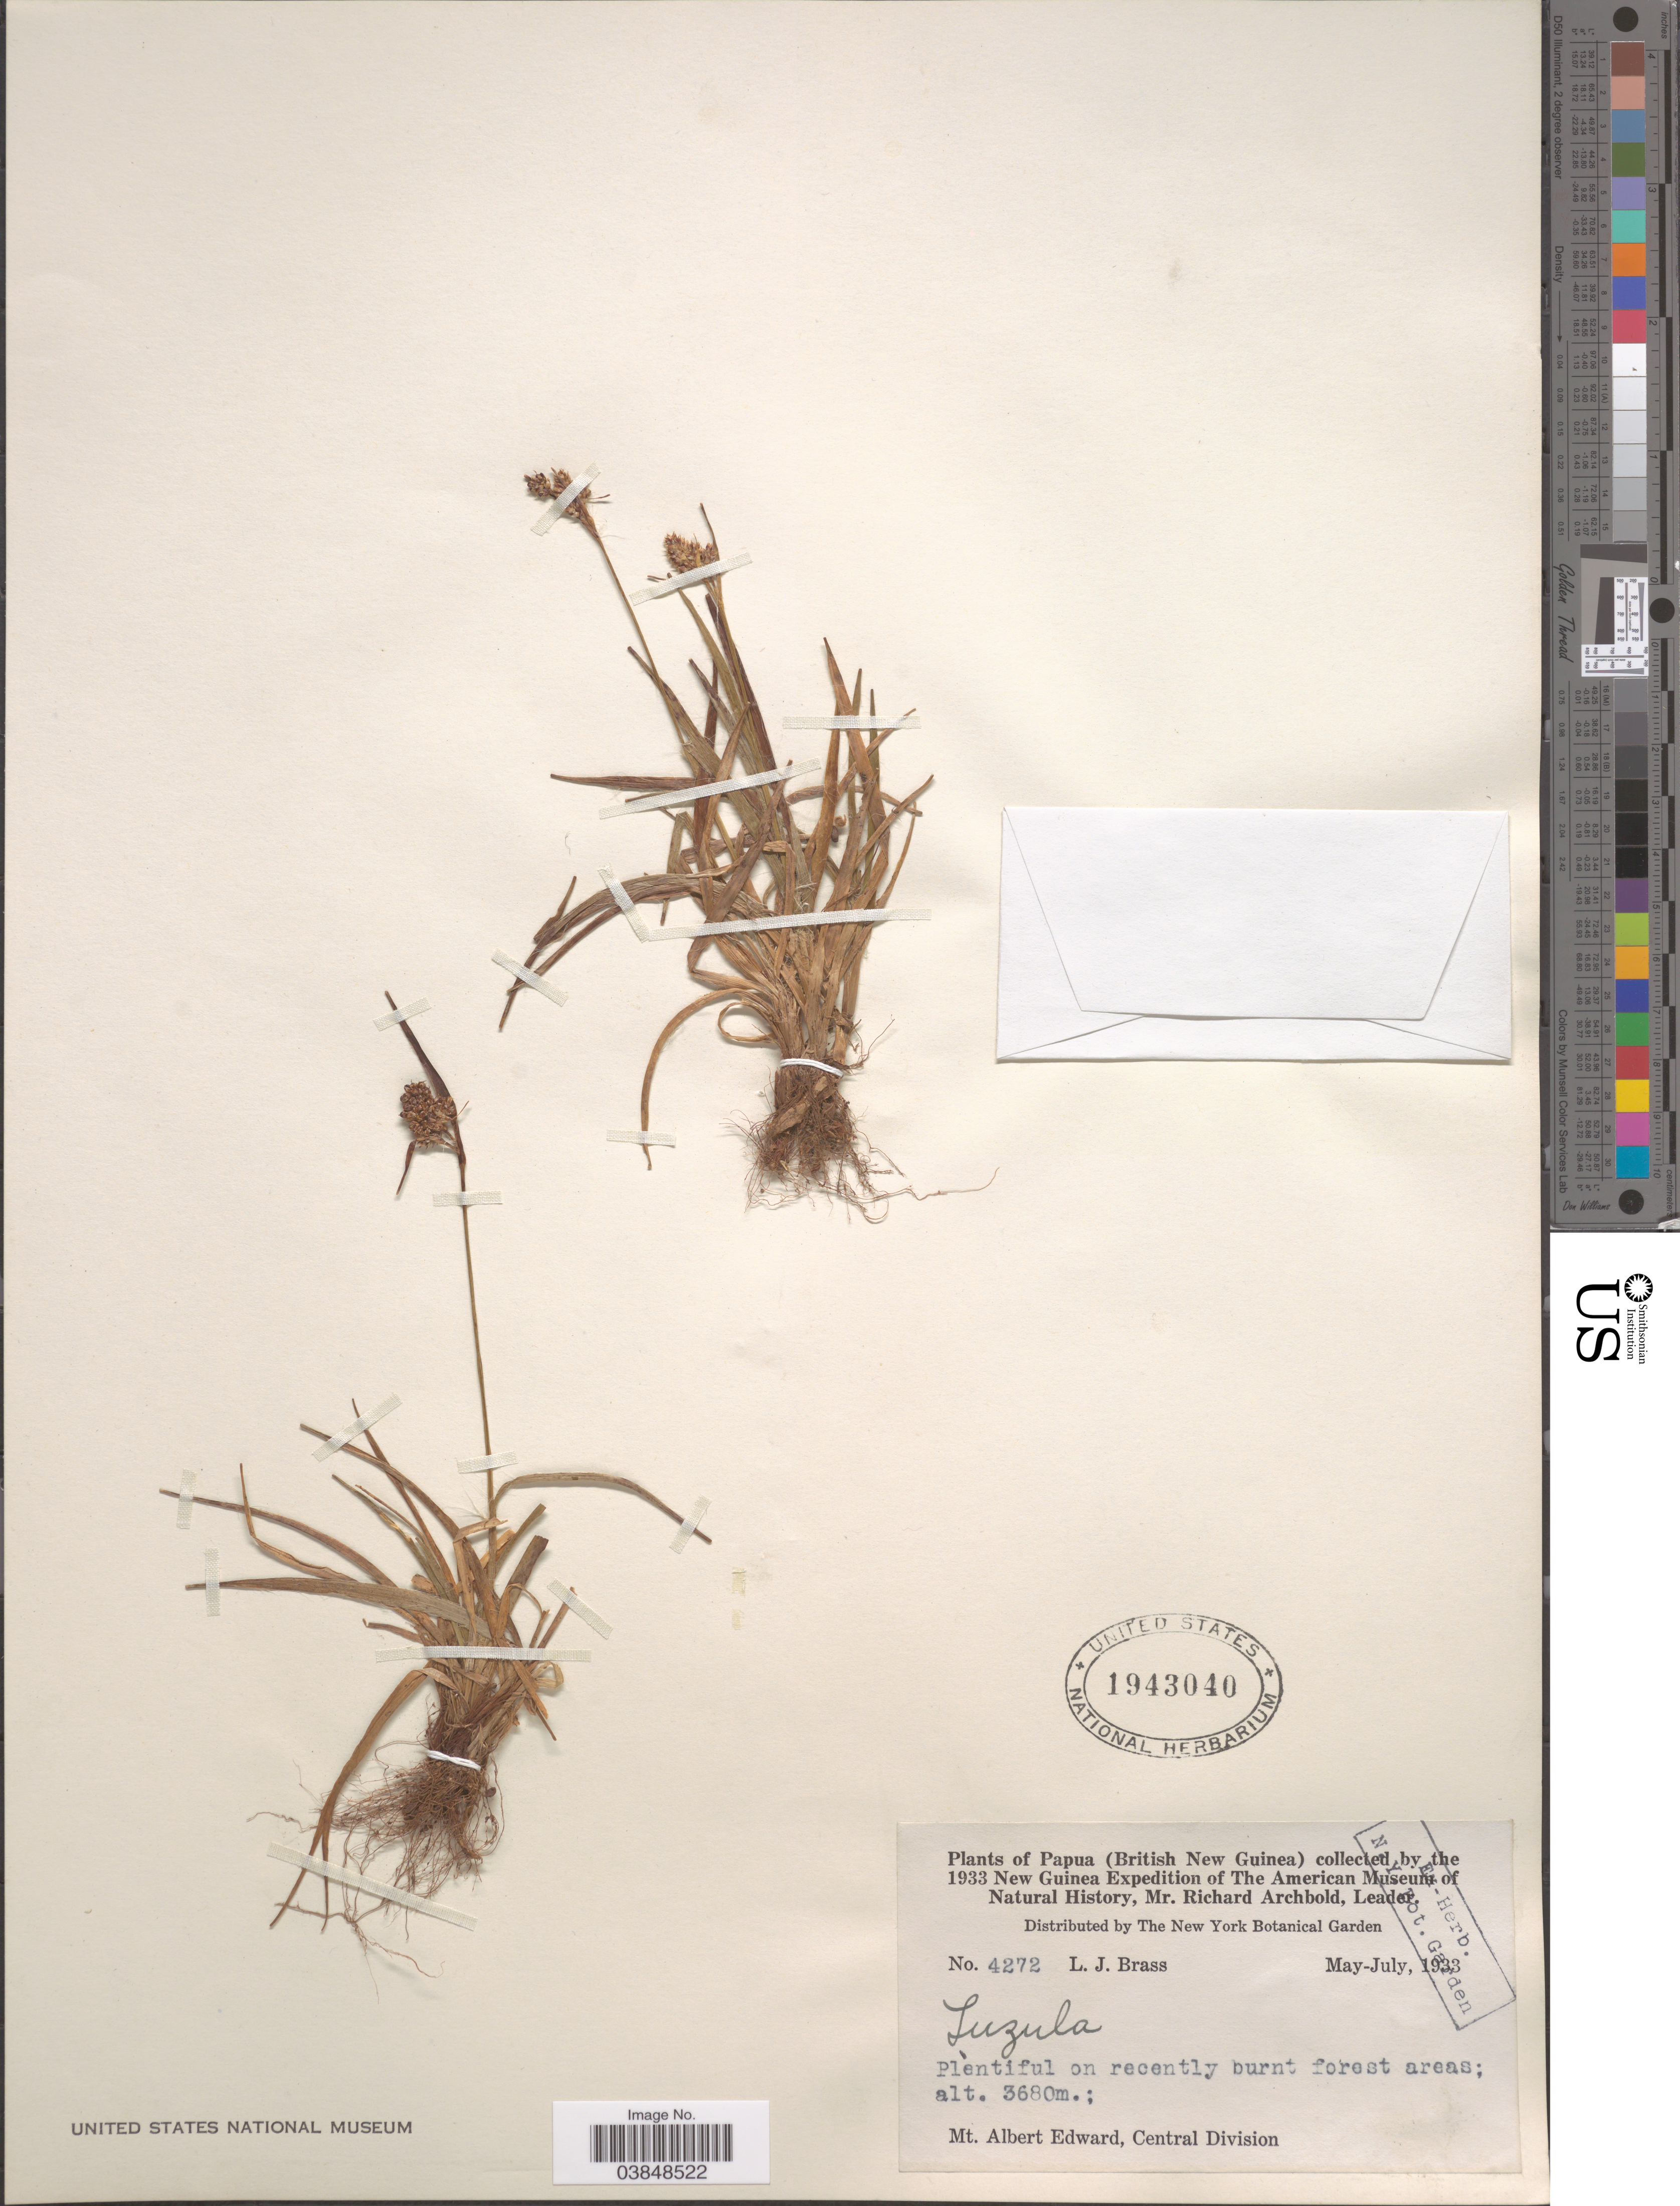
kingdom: Plantae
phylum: Tracheophyta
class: Liliopsida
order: Poales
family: Juncaceae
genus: Luzula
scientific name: Luzula sp.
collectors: L. J. Brass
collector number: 4272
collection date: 1933-05/1933-07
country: Papua New Guinea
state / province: Central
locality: Papua (British New Guinea). Mt. Albert Edward, Central Division.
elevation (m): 3680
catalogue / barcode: US 1943040